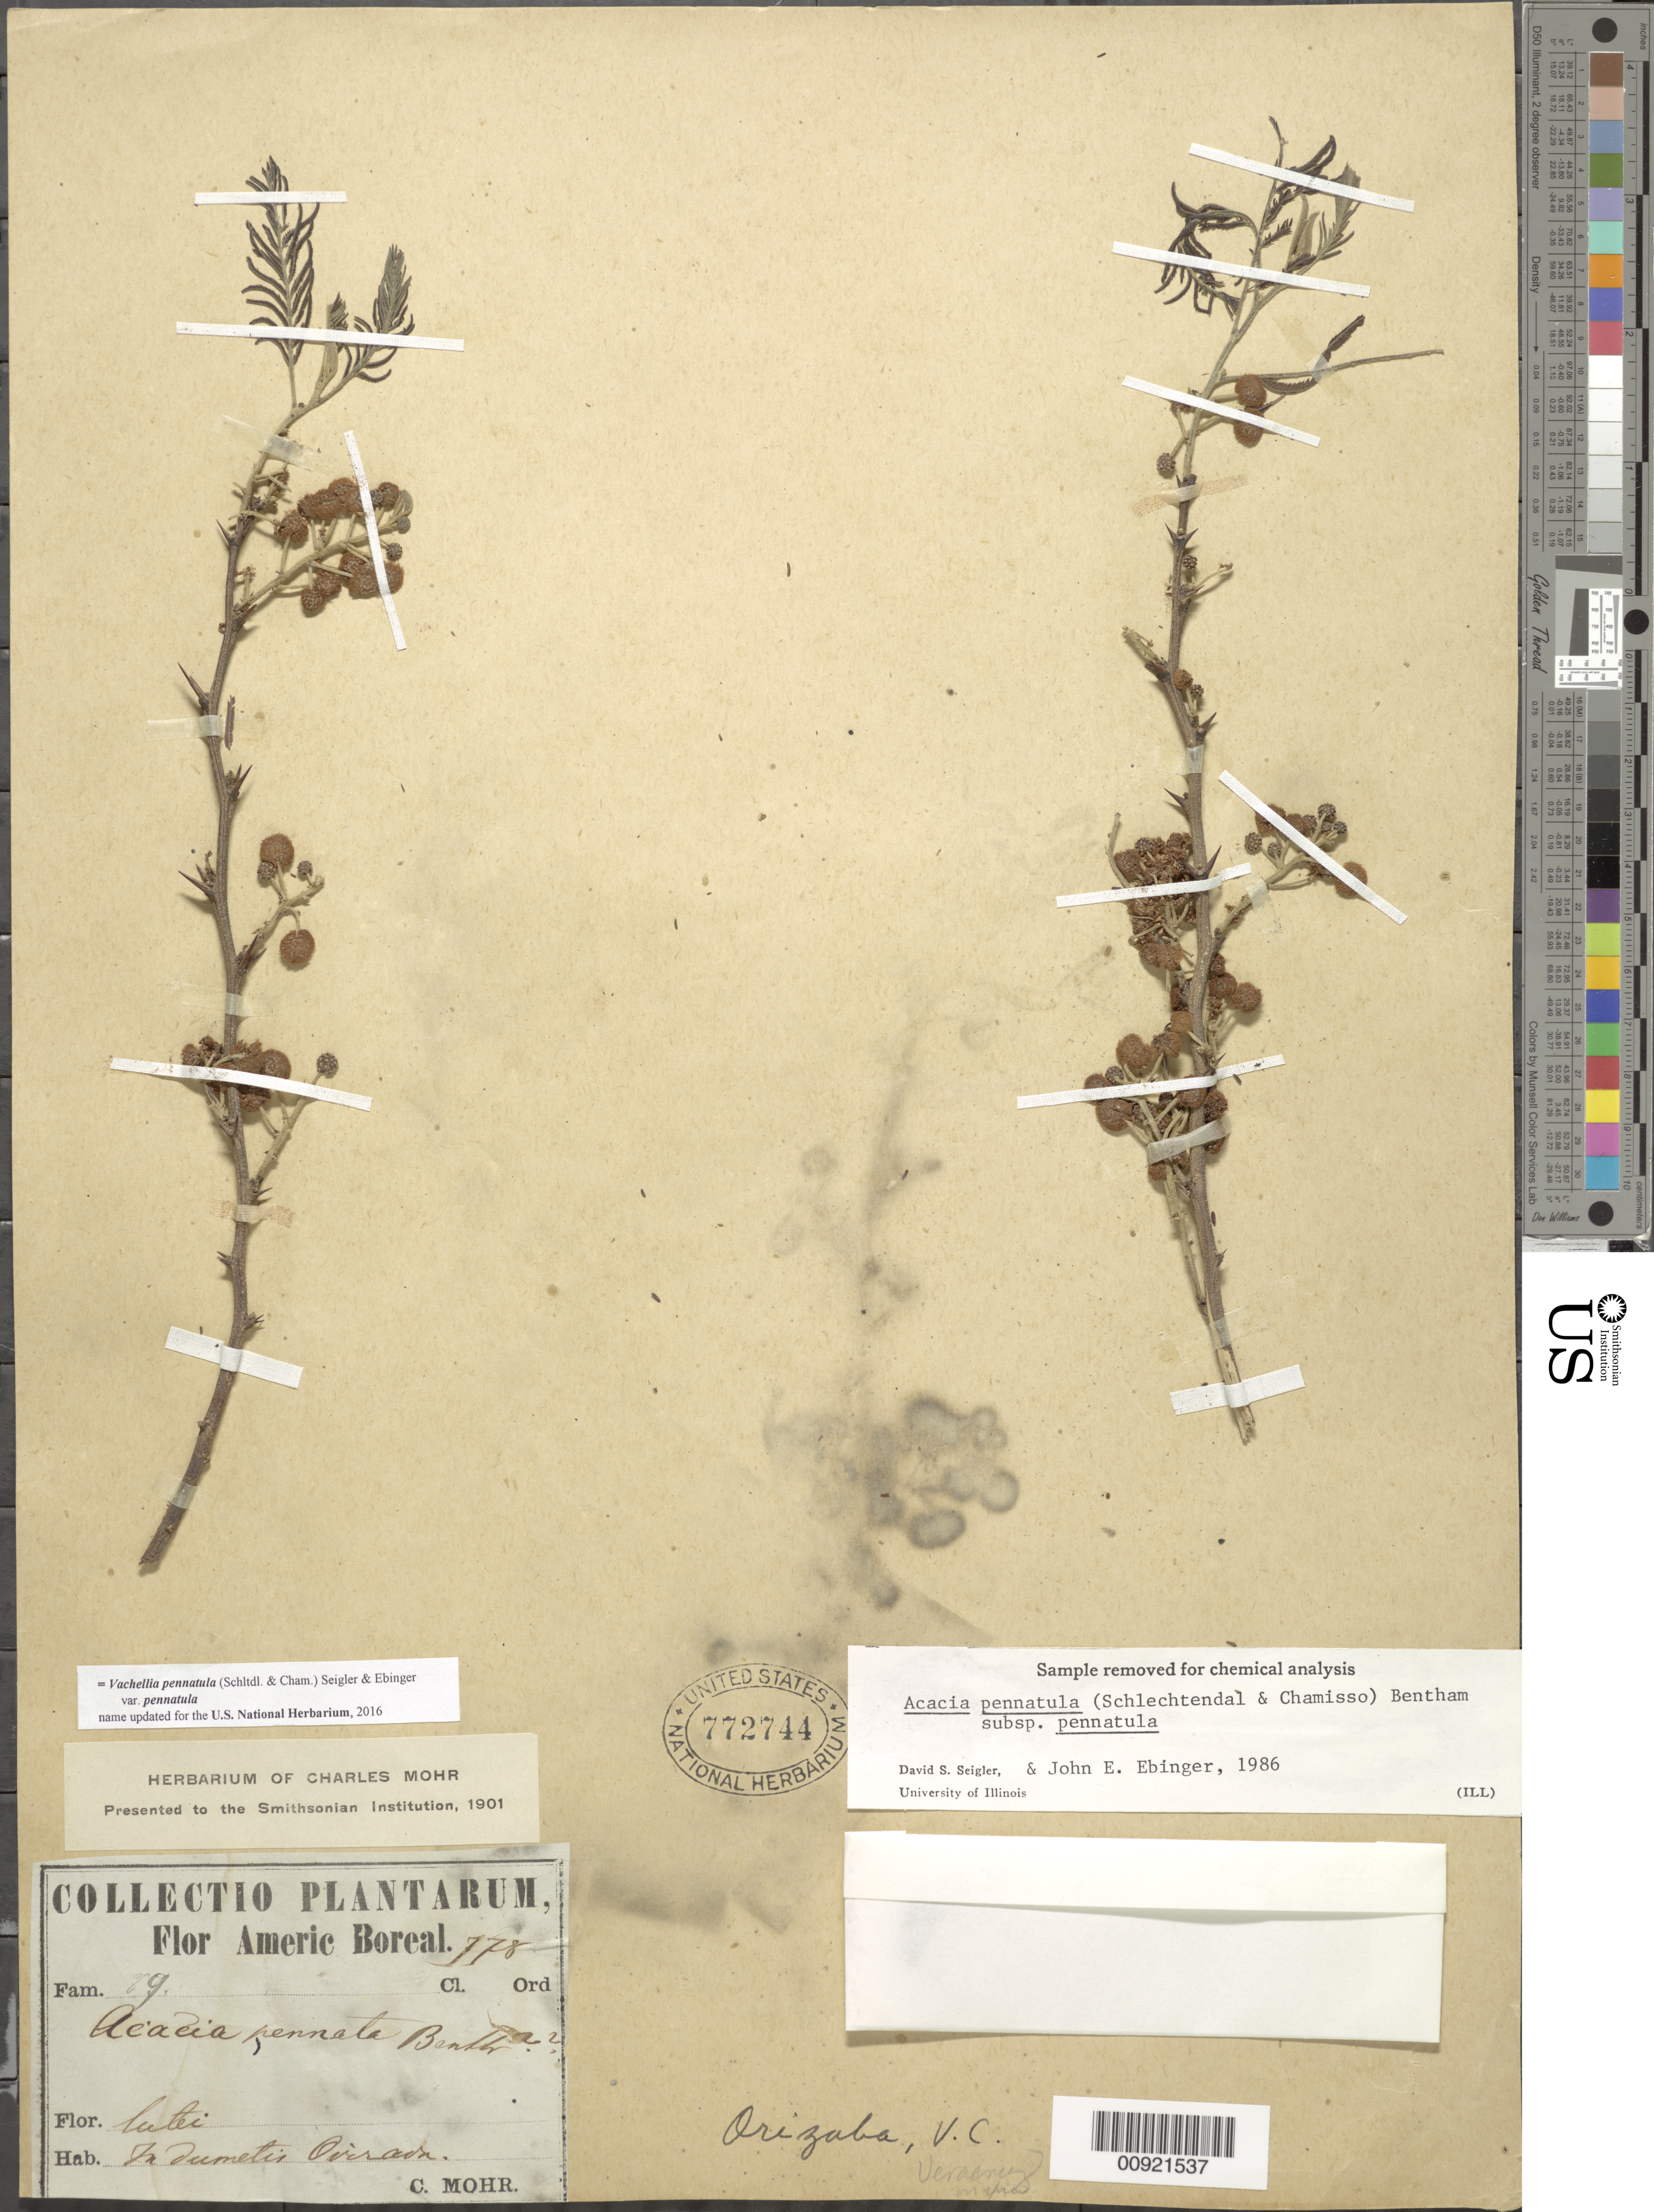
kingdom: Plantae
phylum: Tracheophyta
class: Magnoliopsida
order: Fabales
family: Fabaceae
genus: Vachellia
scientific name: Vachellia pennatula var. pennatula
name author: (Schltdl. & Cham.) Seigler & Ebinger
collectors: C. T. Mohr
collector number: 778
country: Mexico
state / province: Veracruz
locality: Orizaba.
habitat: In dumetis.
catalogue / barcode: US 772744